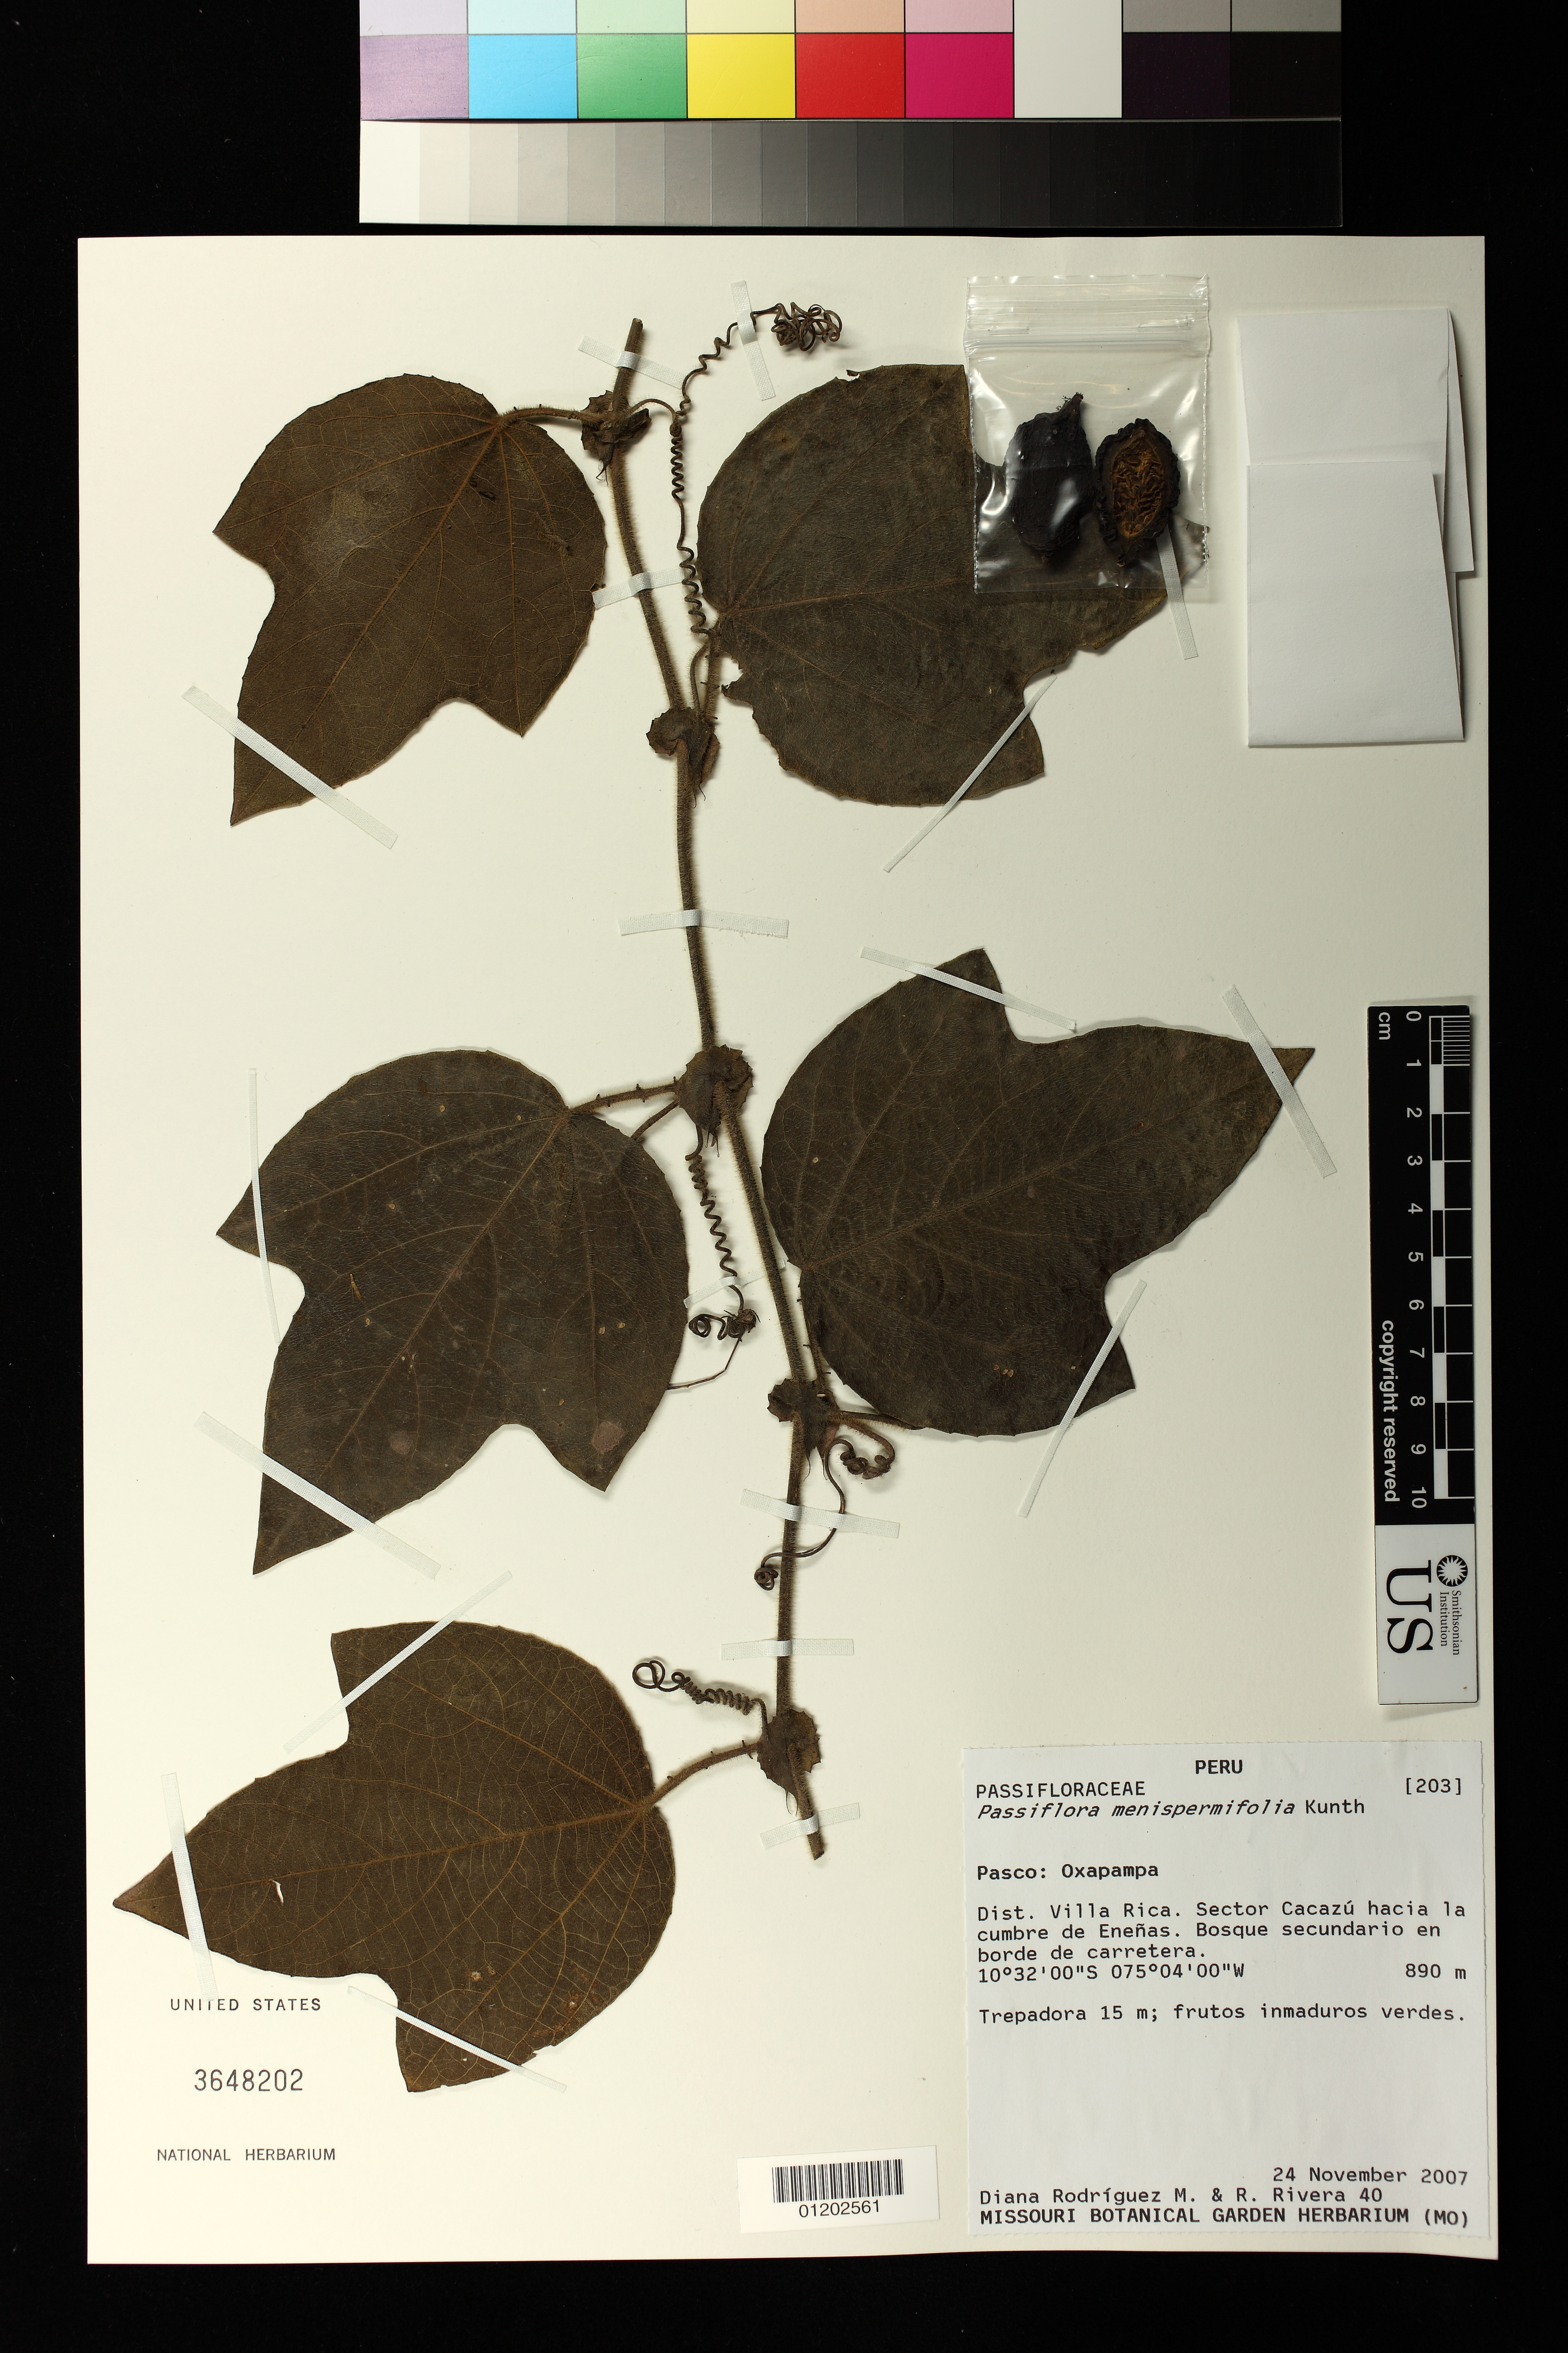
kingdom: Plantae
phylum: Tracheophyta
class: Magnoliopsida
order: Malpighiales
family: Passifloraceae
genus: Passiflora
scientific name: Passiflora menispermifolia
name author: Kunth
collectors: D. M. Rodríguez, R. Rivera & M. Rivera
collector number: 40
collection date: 2007-11-24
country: Peru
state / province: Pasco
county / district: Oxapampa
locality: Dist. Villa Rica. Sector Cacazu hacia la cumbre de Enenas.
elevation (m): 890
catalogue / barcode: US 3648202